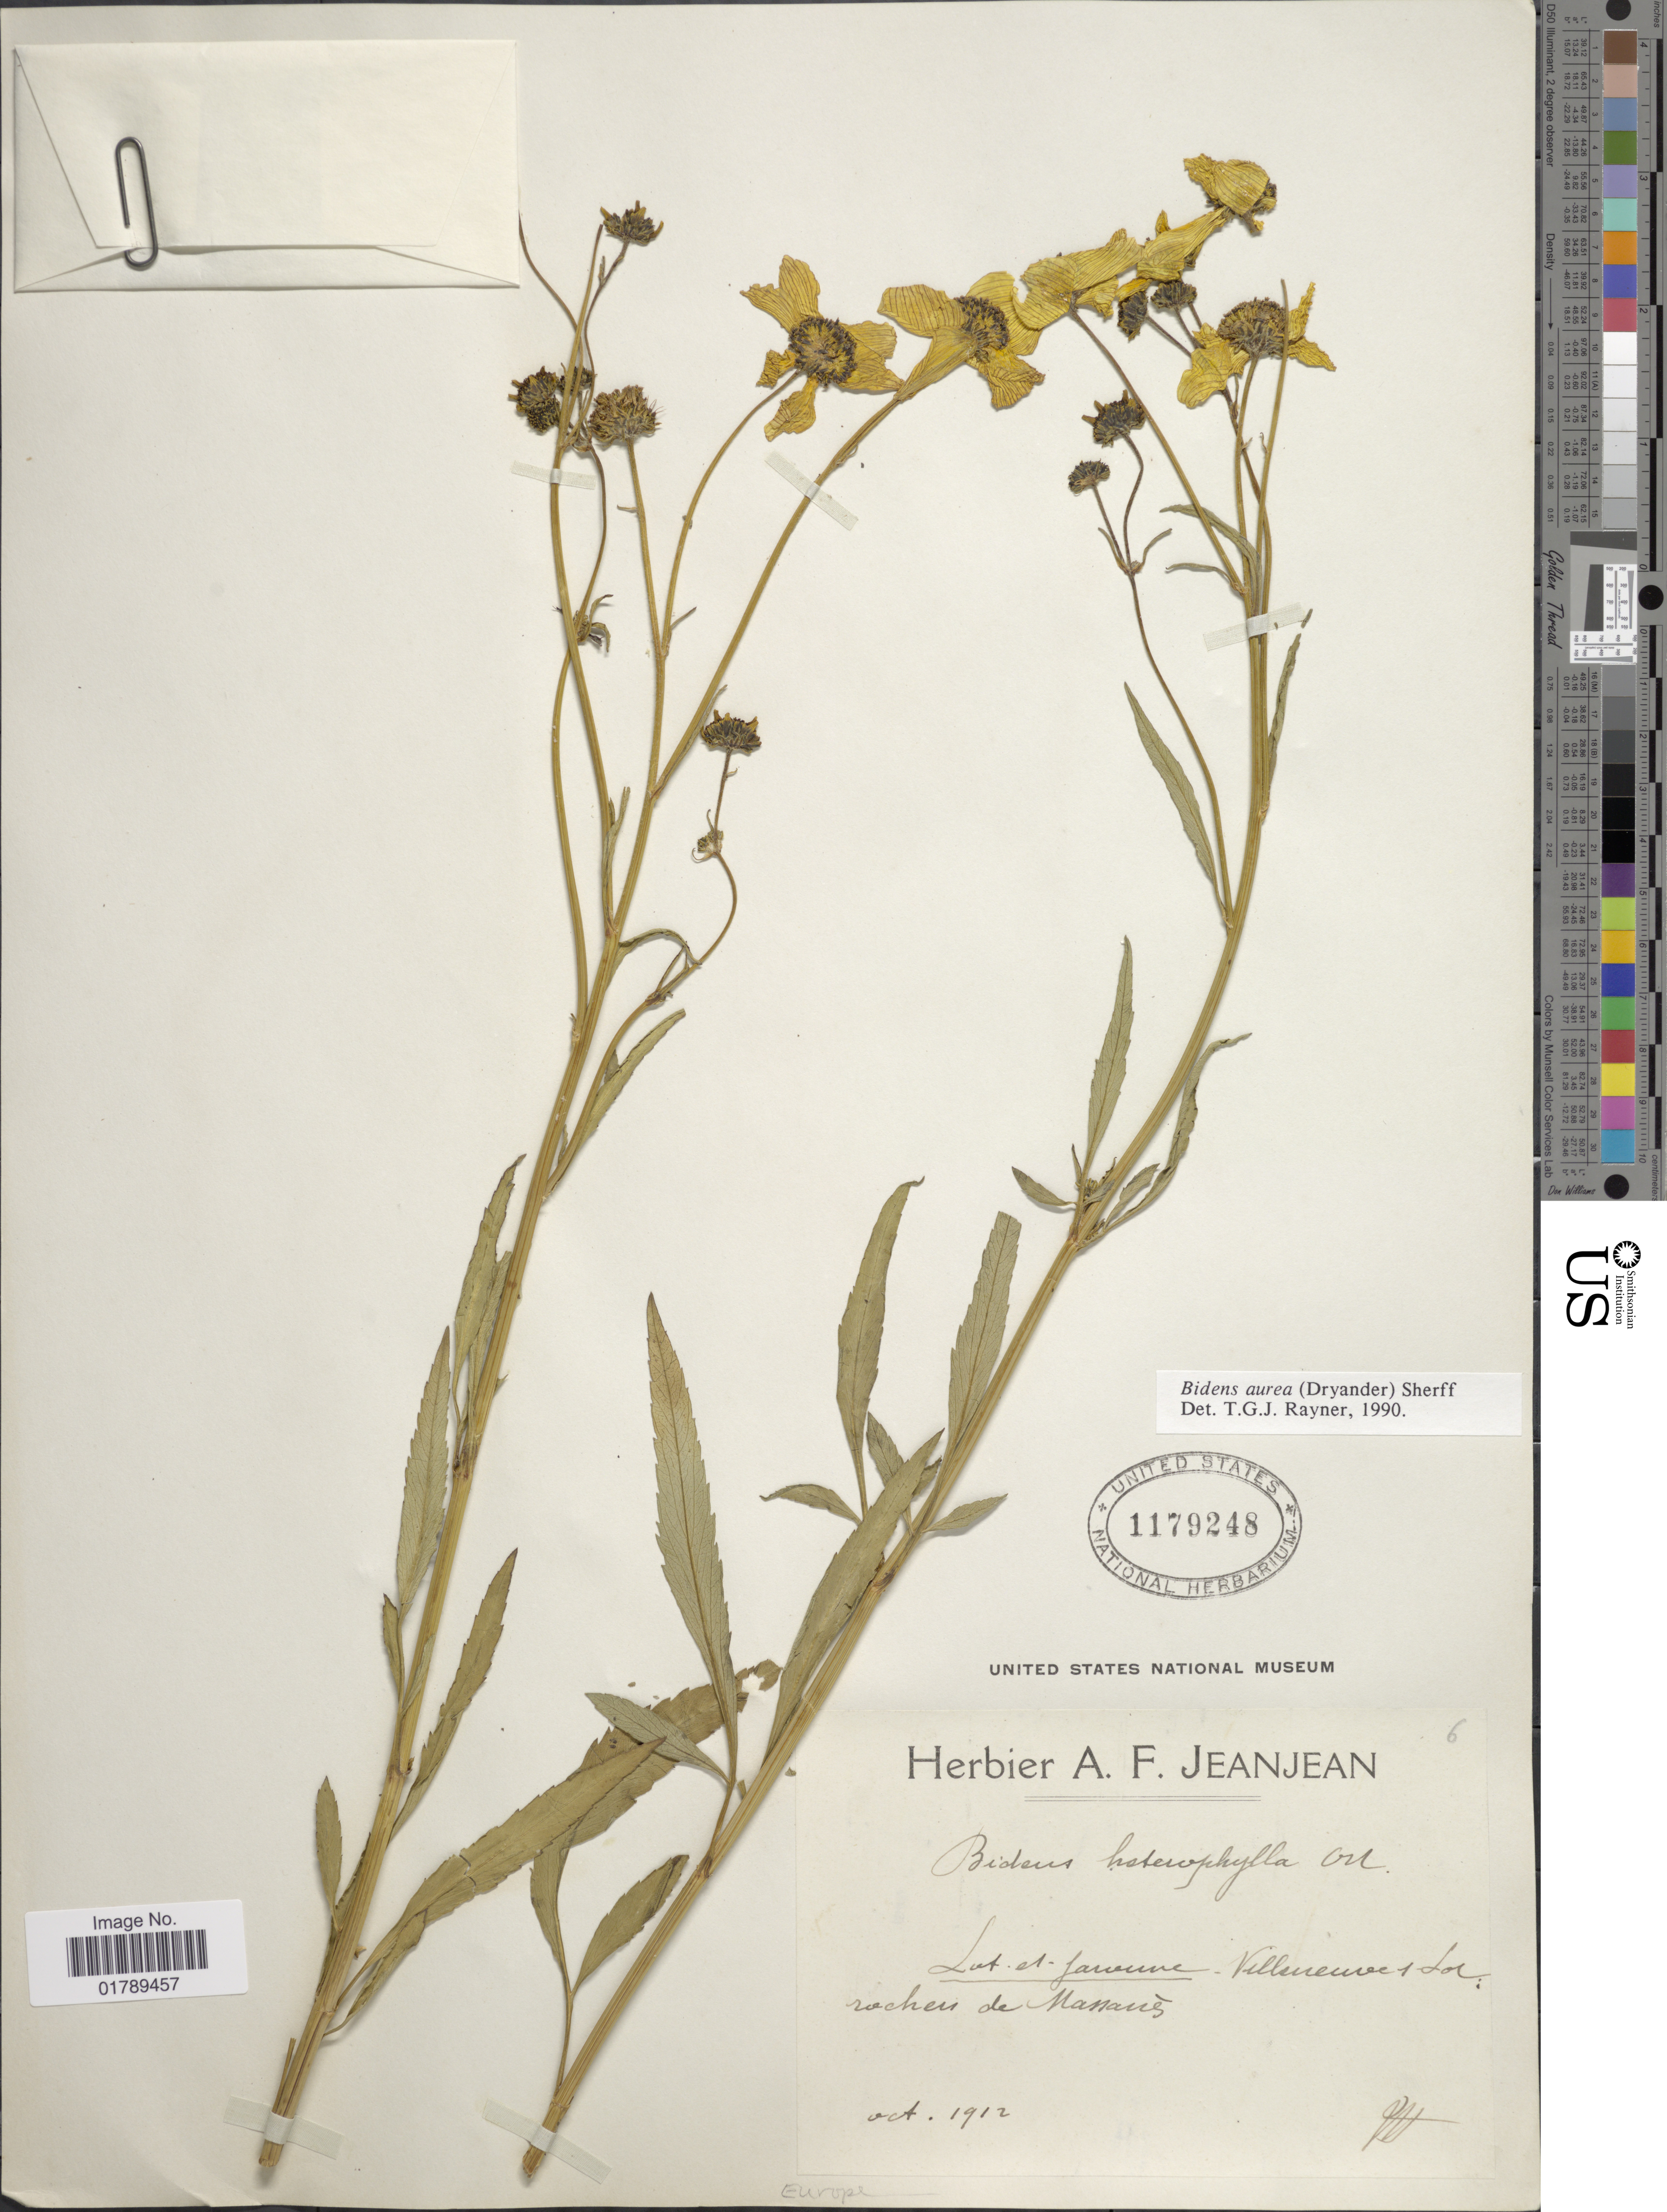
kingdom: Plantae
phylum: Tracheophyta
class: Magnoliopsida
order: Asterales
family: Asteraceae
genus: Bidens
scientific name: Bidens aurea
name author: (Aiton) Sherff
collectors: A. Jeanjean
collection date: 1912-10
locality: Lat-et- Jawune- Velleneuvertor rochen de Manaus [interpreted]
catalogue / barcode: US 1179248